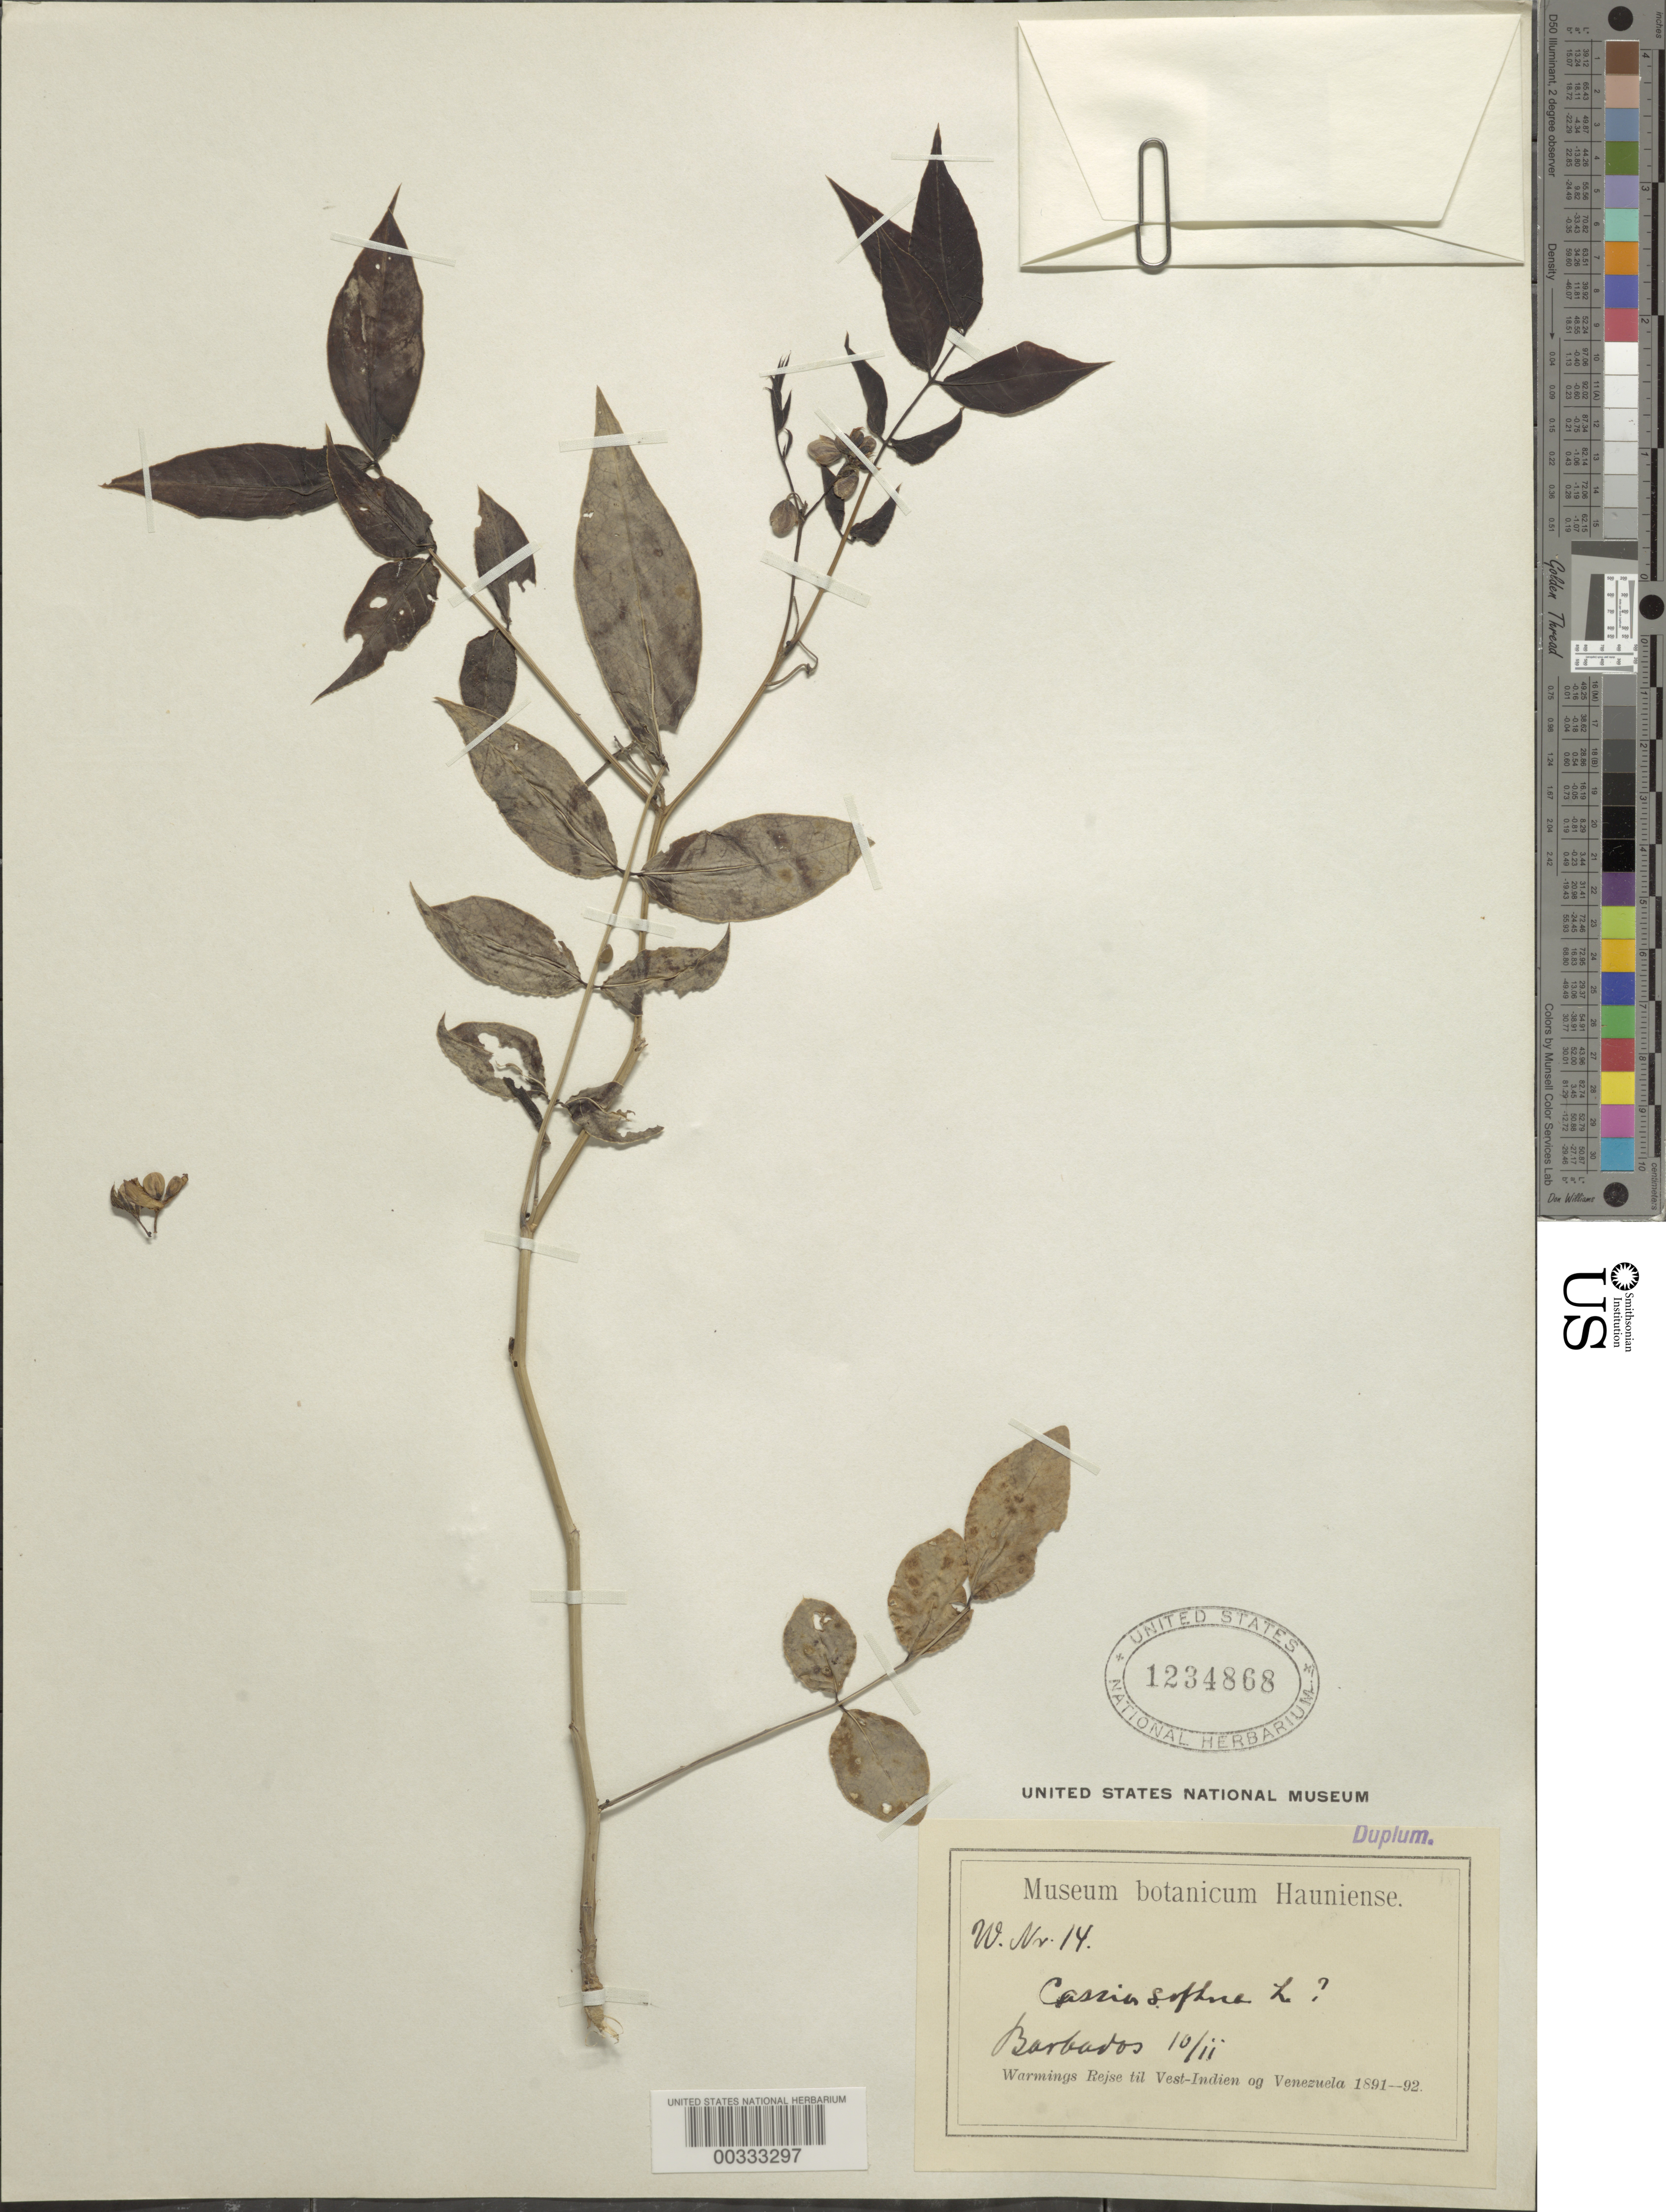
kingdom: Plantae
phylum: Tracheophyta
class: Magnoliopsida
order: Fabales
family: Fabaceae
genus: Senna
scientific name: Senna sophera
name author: (L.) Roxb.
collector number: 14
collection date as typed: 1891 to -- -- 1892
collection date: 1891/1892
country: Barbados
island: Windward Is.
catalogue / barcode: US 1234868